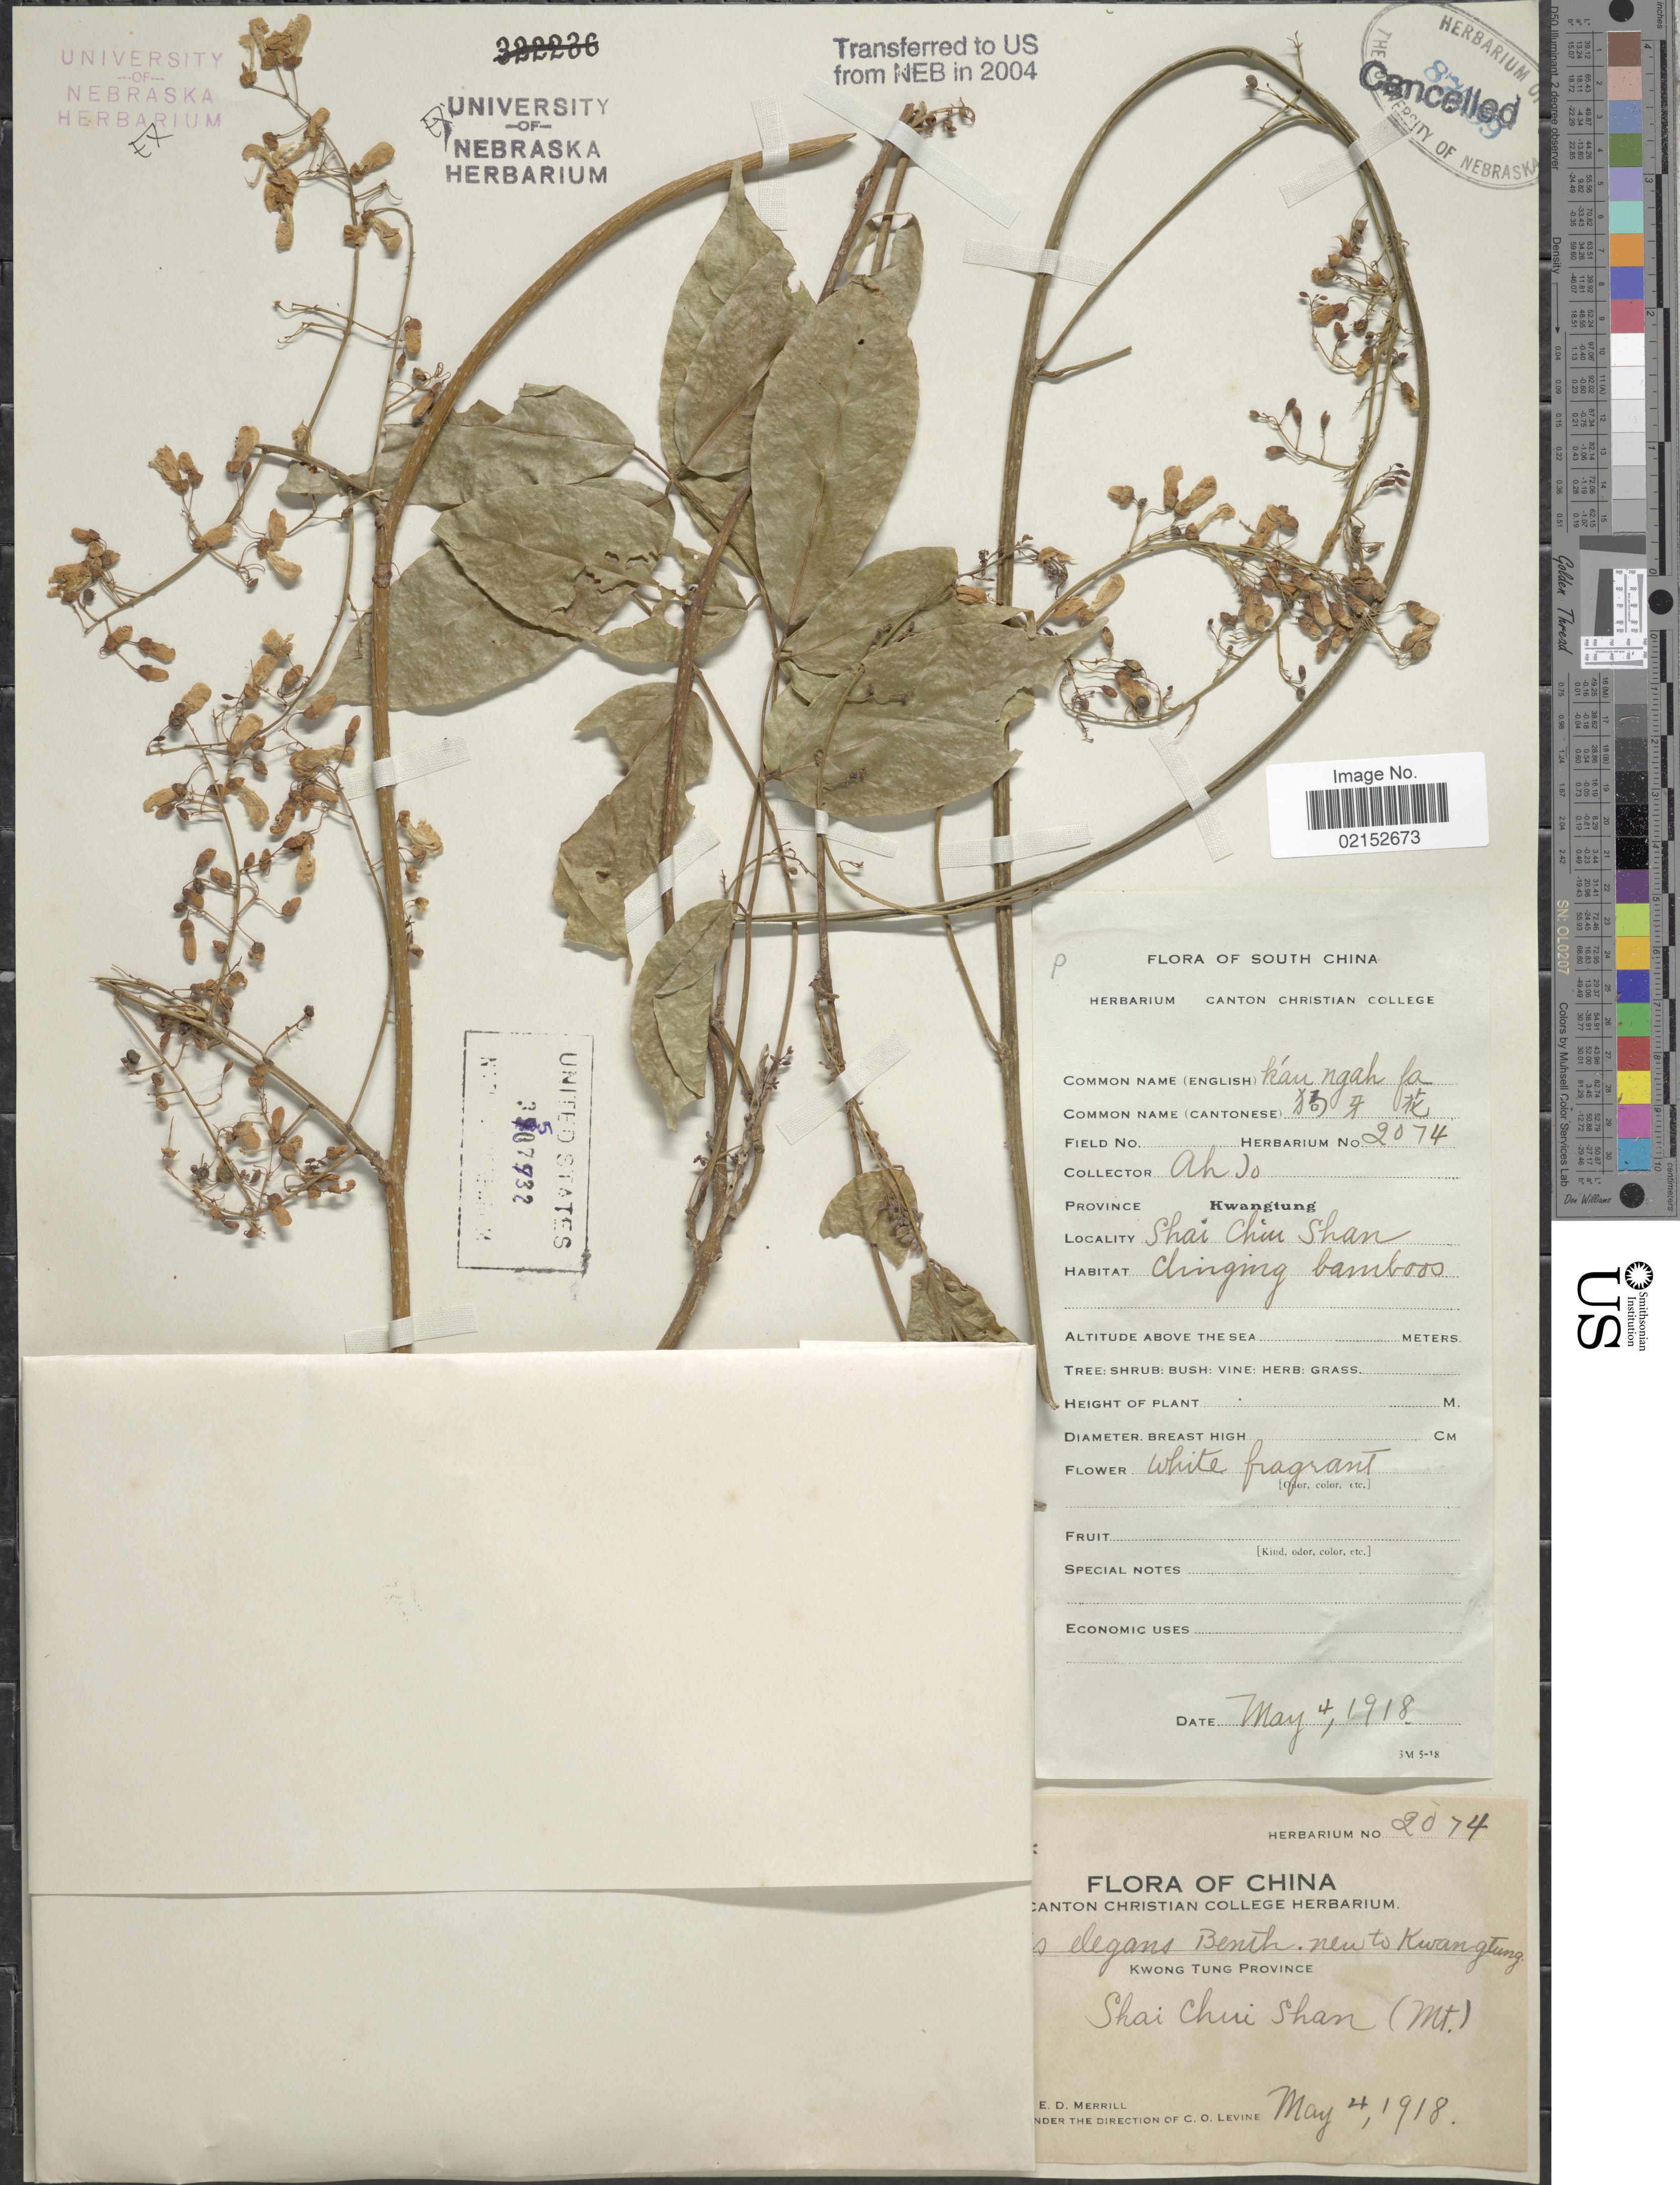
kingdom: Plantae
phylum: Tracheophyta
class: Magnoliopsida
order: Fabales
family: Fabaceae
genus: Derris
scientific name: Derris elegans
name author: Benth.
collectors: A. To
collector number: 2074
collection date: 1918-05-04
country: China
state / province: Guangdong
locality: South China. Shai Chiu Shan. Kwangtung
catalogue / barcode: US 3507932